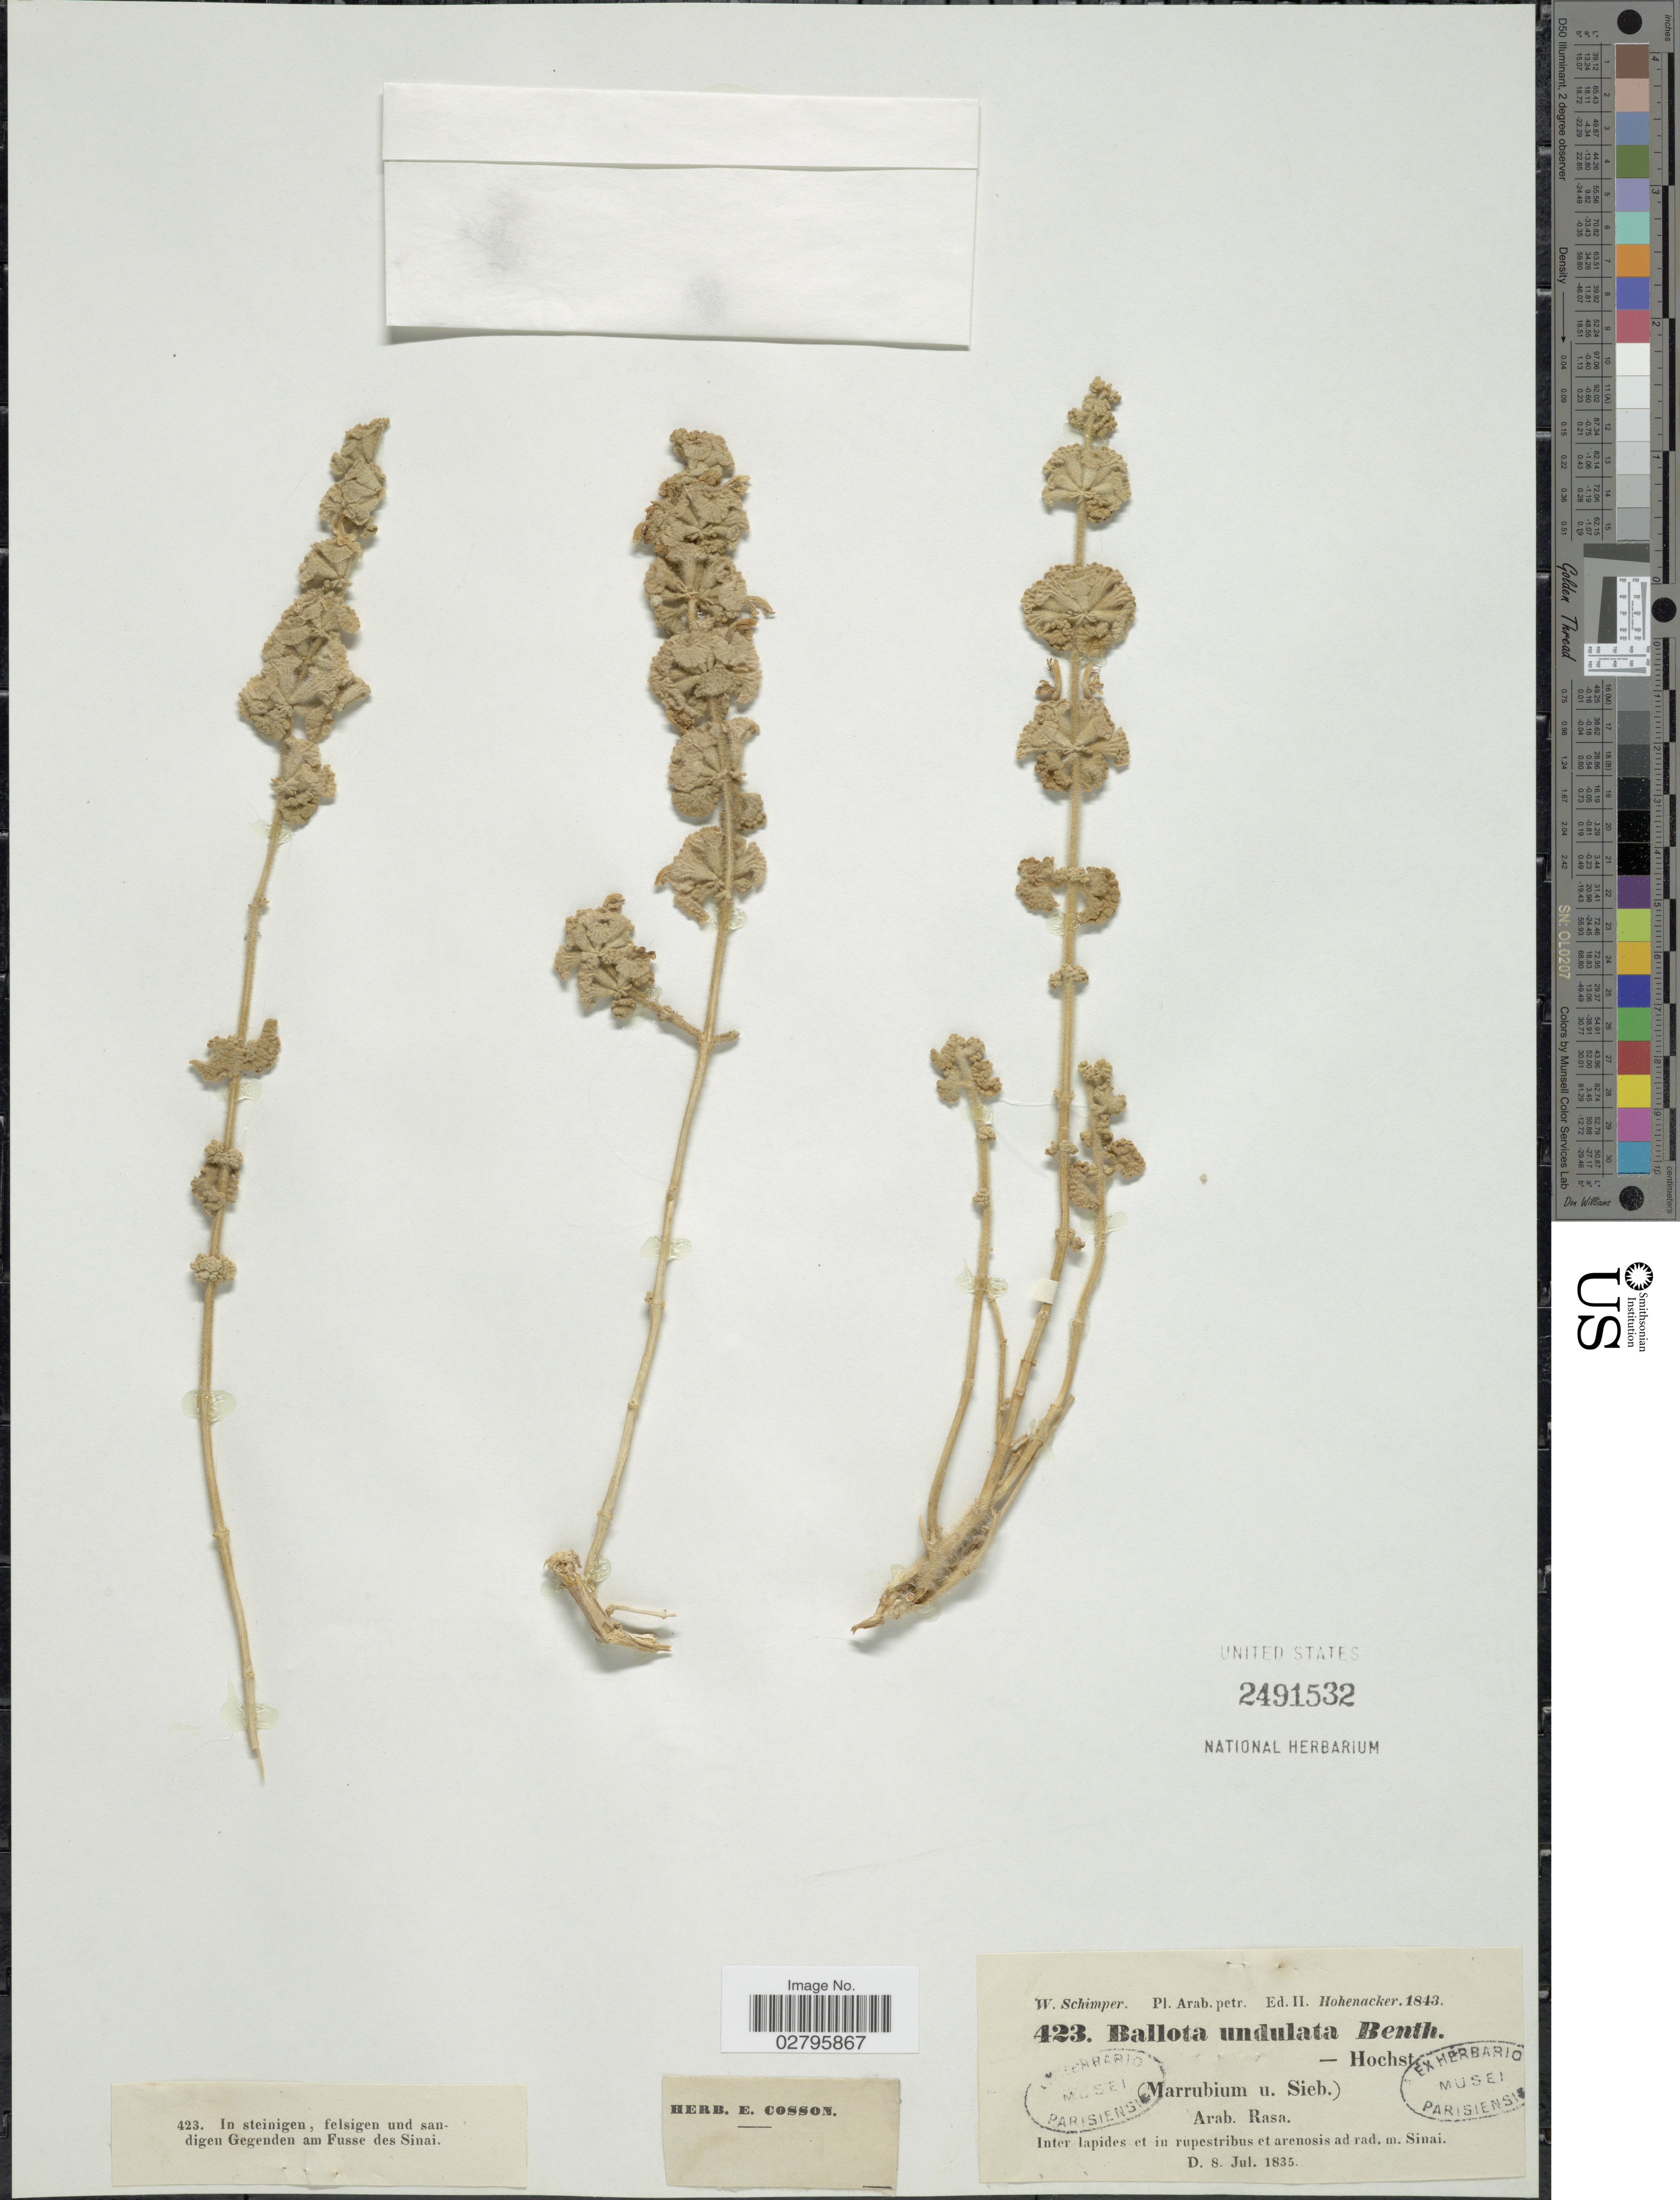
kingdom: Plantae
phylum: Tracheophyta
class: Magnoliopsida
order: Lamiales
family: Lamiaceae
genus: Ballota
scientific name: Ballota undulata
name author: (Sieber ex Fresen.) Benth.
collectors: W. Schimper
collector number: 423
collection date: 1835-07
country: Egypt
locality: Arab. petr. Inter lapides et in rupestribus et arenosis ad ram. m. Sinai.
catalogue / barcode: US 2491532